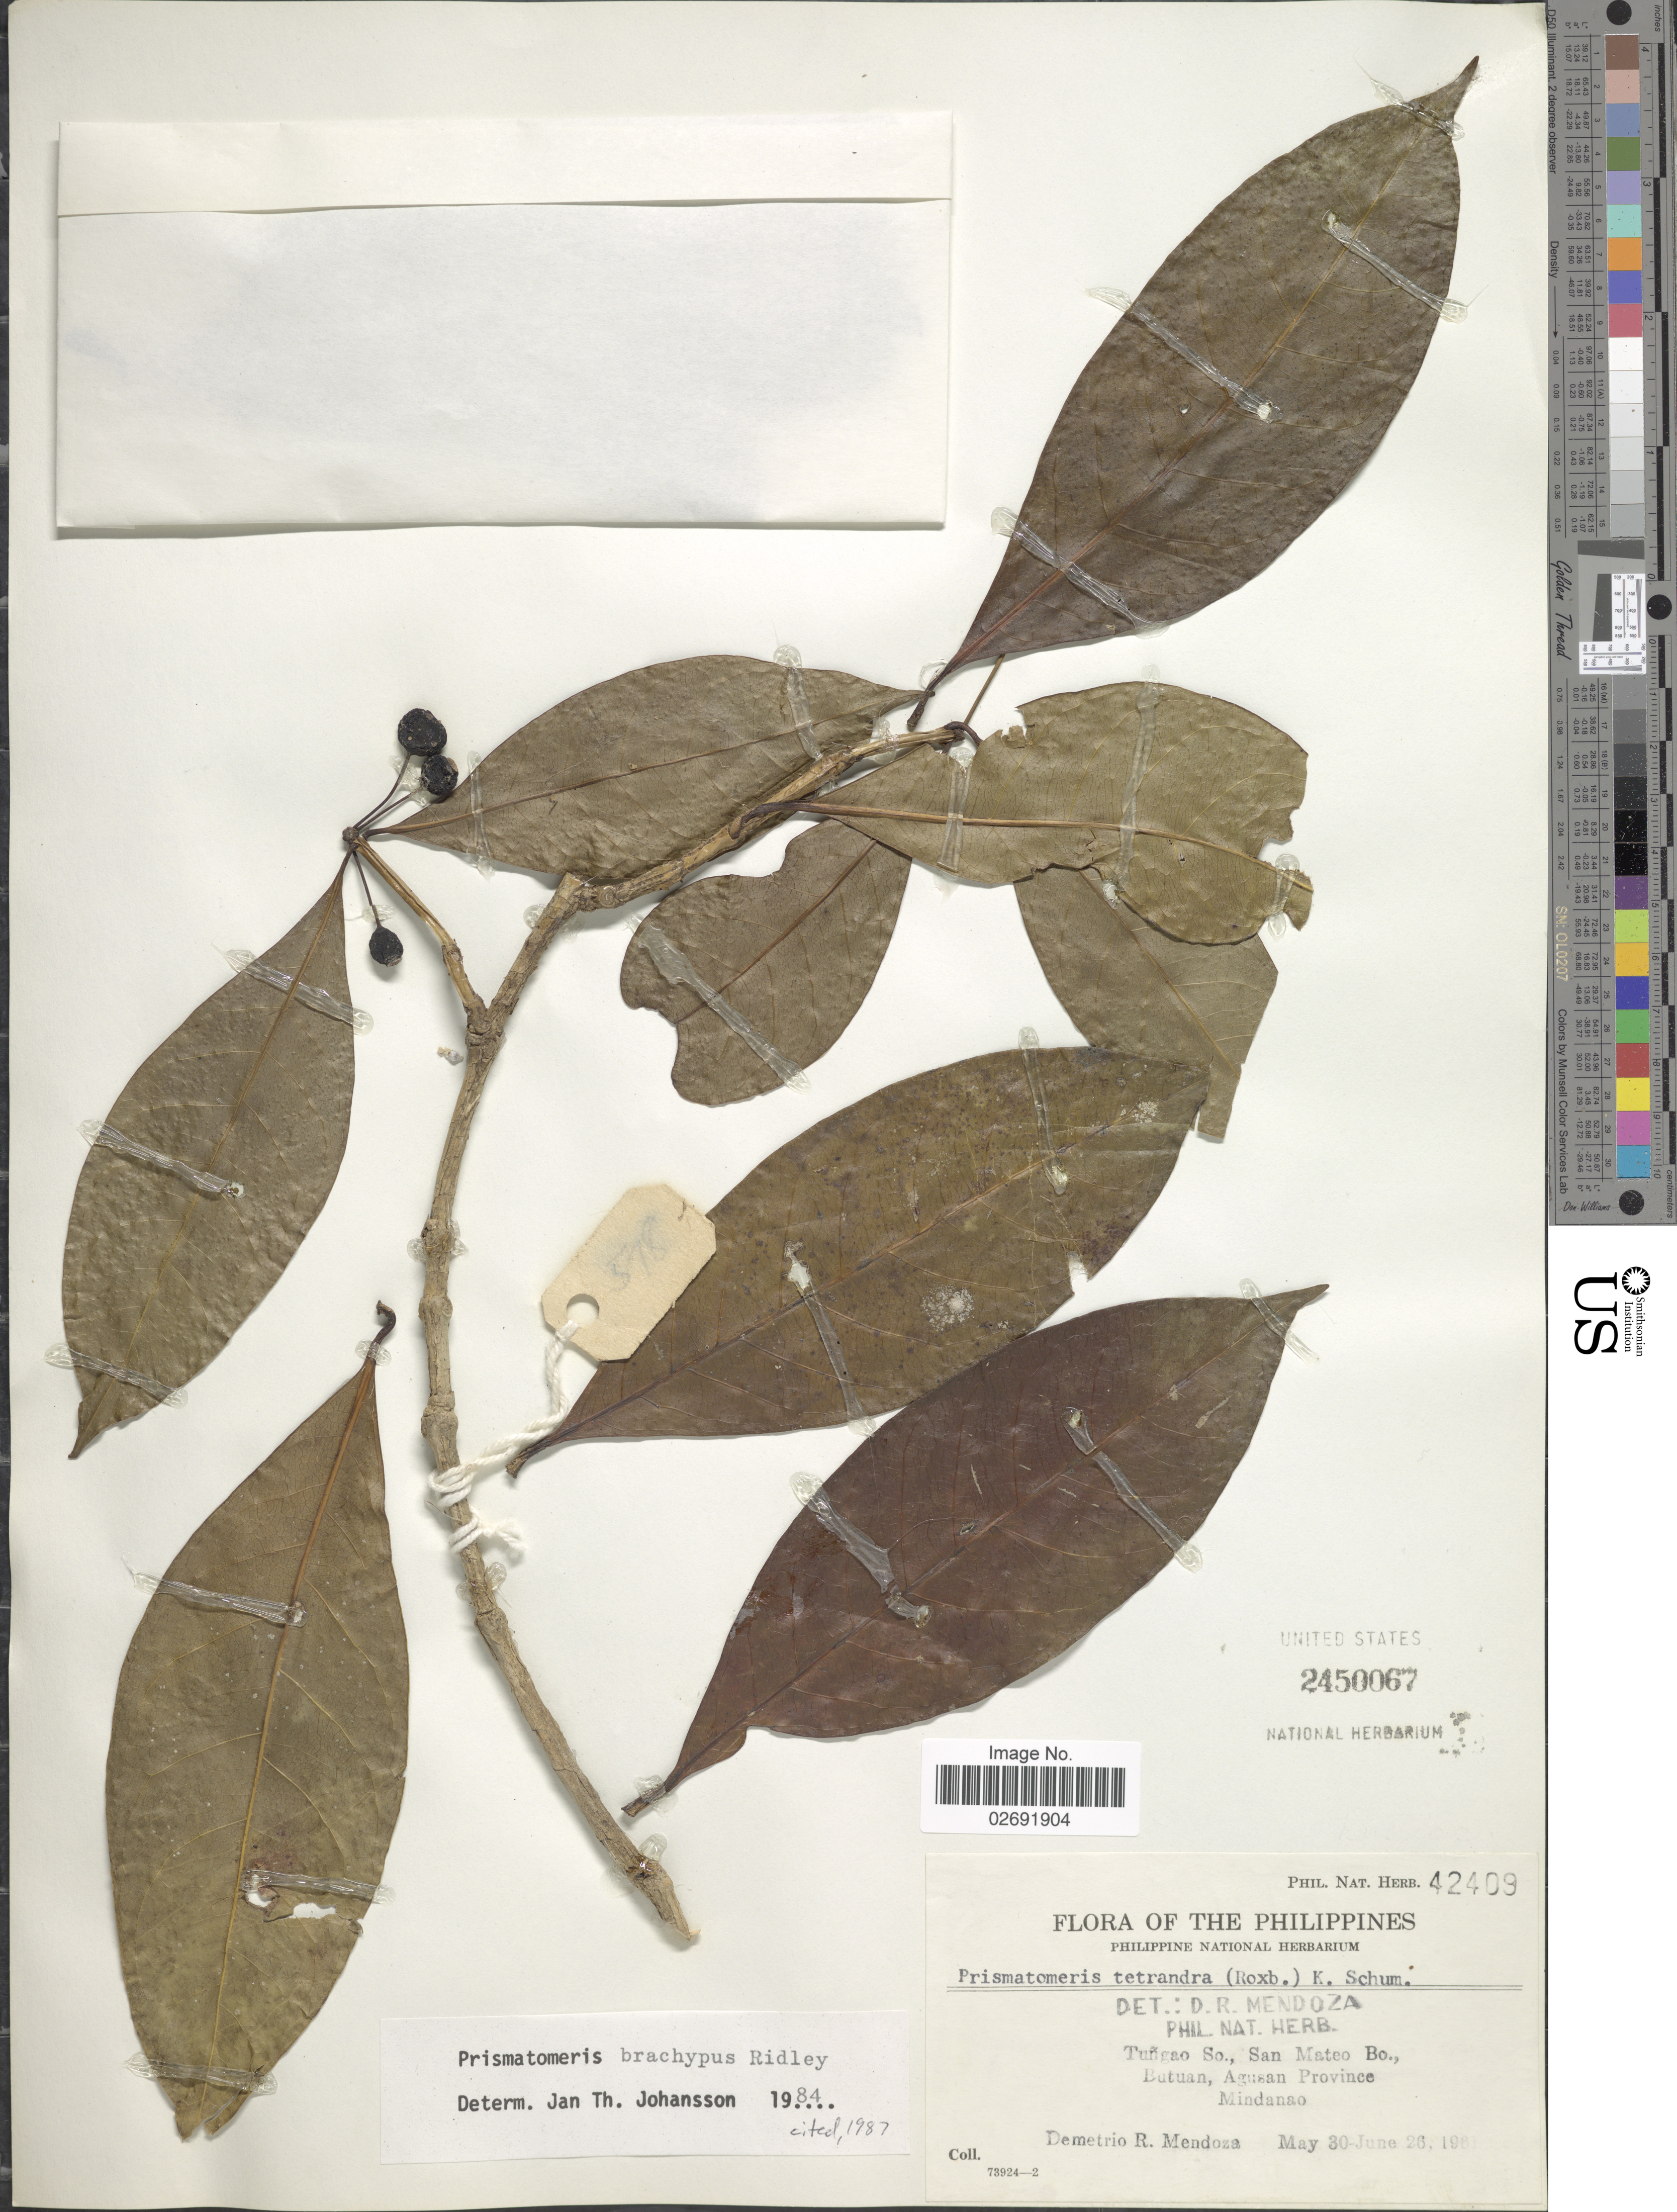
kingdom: Plantae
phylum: Tracheophyta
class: Magnoliopsida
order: Gentianales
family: Rubiaceae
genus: Prismatomeris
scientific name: Prismatomeris brachypus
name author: Ridl.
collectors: D. Mendoza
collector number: Phil. Nat. Herb 42409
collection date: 1961-05-30/1961-06-26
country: Philippines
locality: Tuñgao So., San Mateo Bo., Butuan, Agusan Province, Mindanao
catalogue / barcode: US 2450067